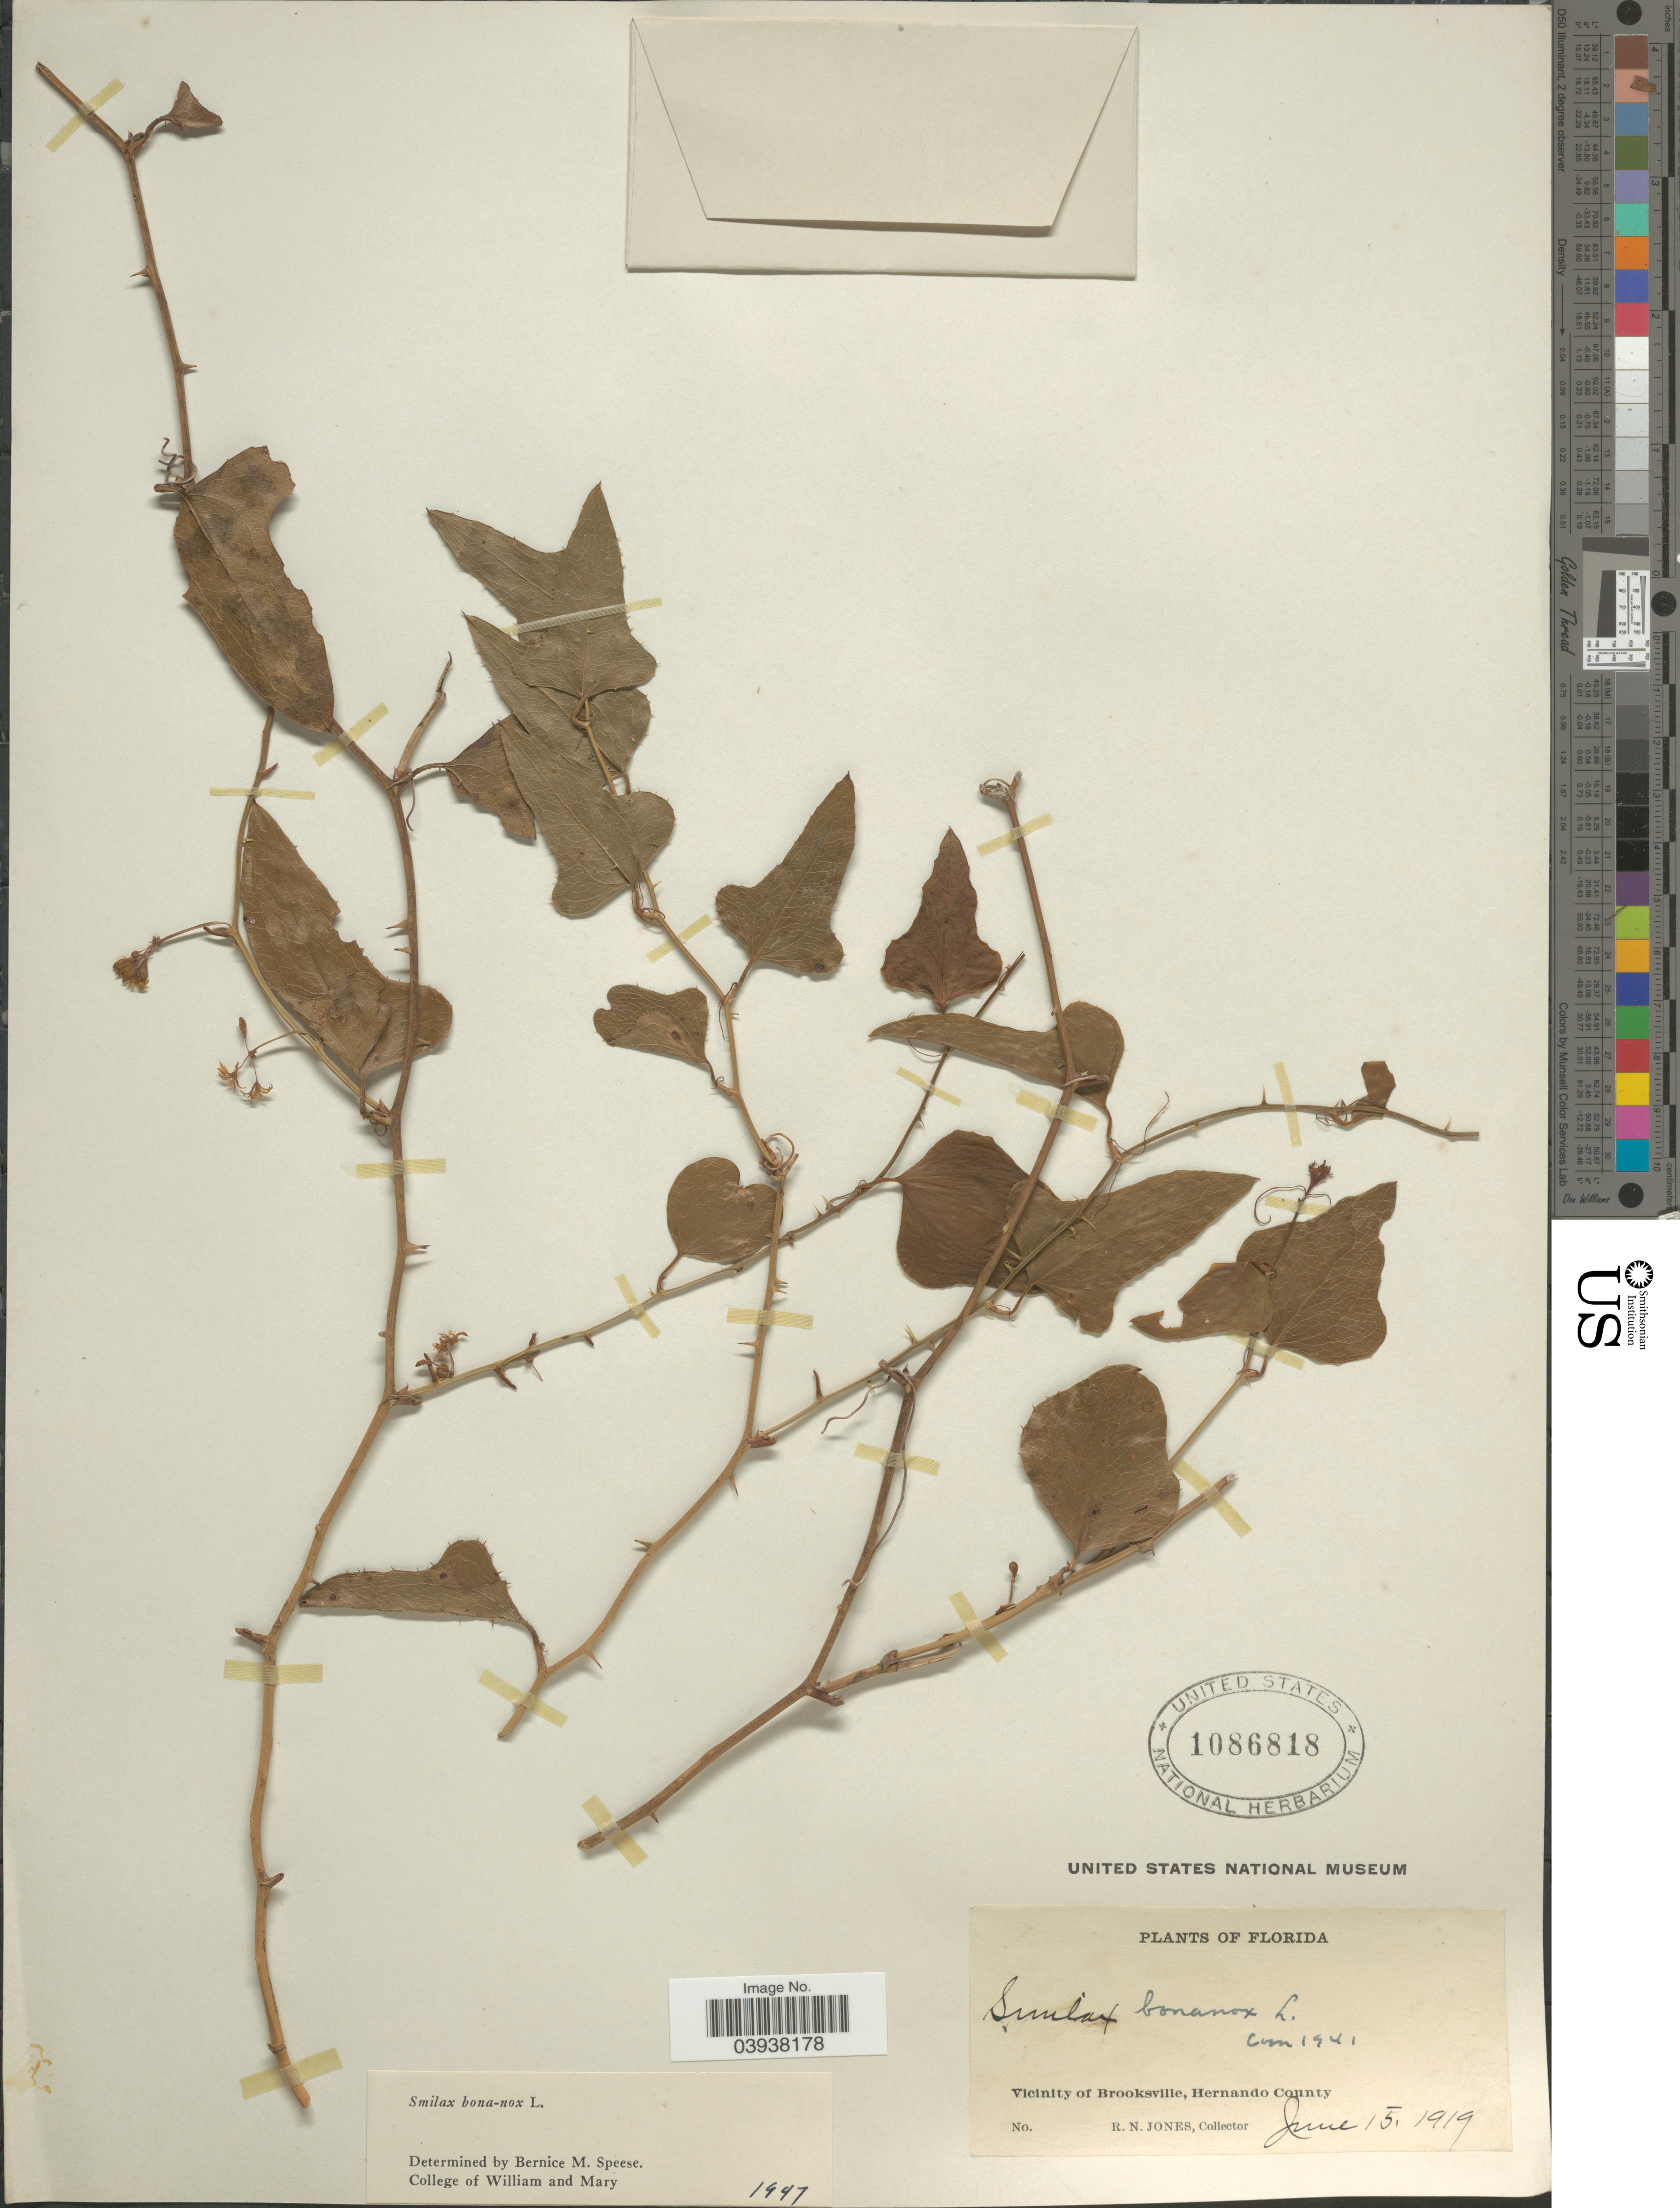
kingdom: Plantae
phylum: Tracheophyta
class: Liliopsida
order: Liliales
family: Smilacaceae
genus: Smilax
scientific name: Smilax bona-nox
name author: L.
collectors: R. N. Jones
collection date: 1919-06-15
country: United States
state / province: Florida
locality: Vicinity of Brooksville, Hernando County.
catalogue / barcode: US 1086818